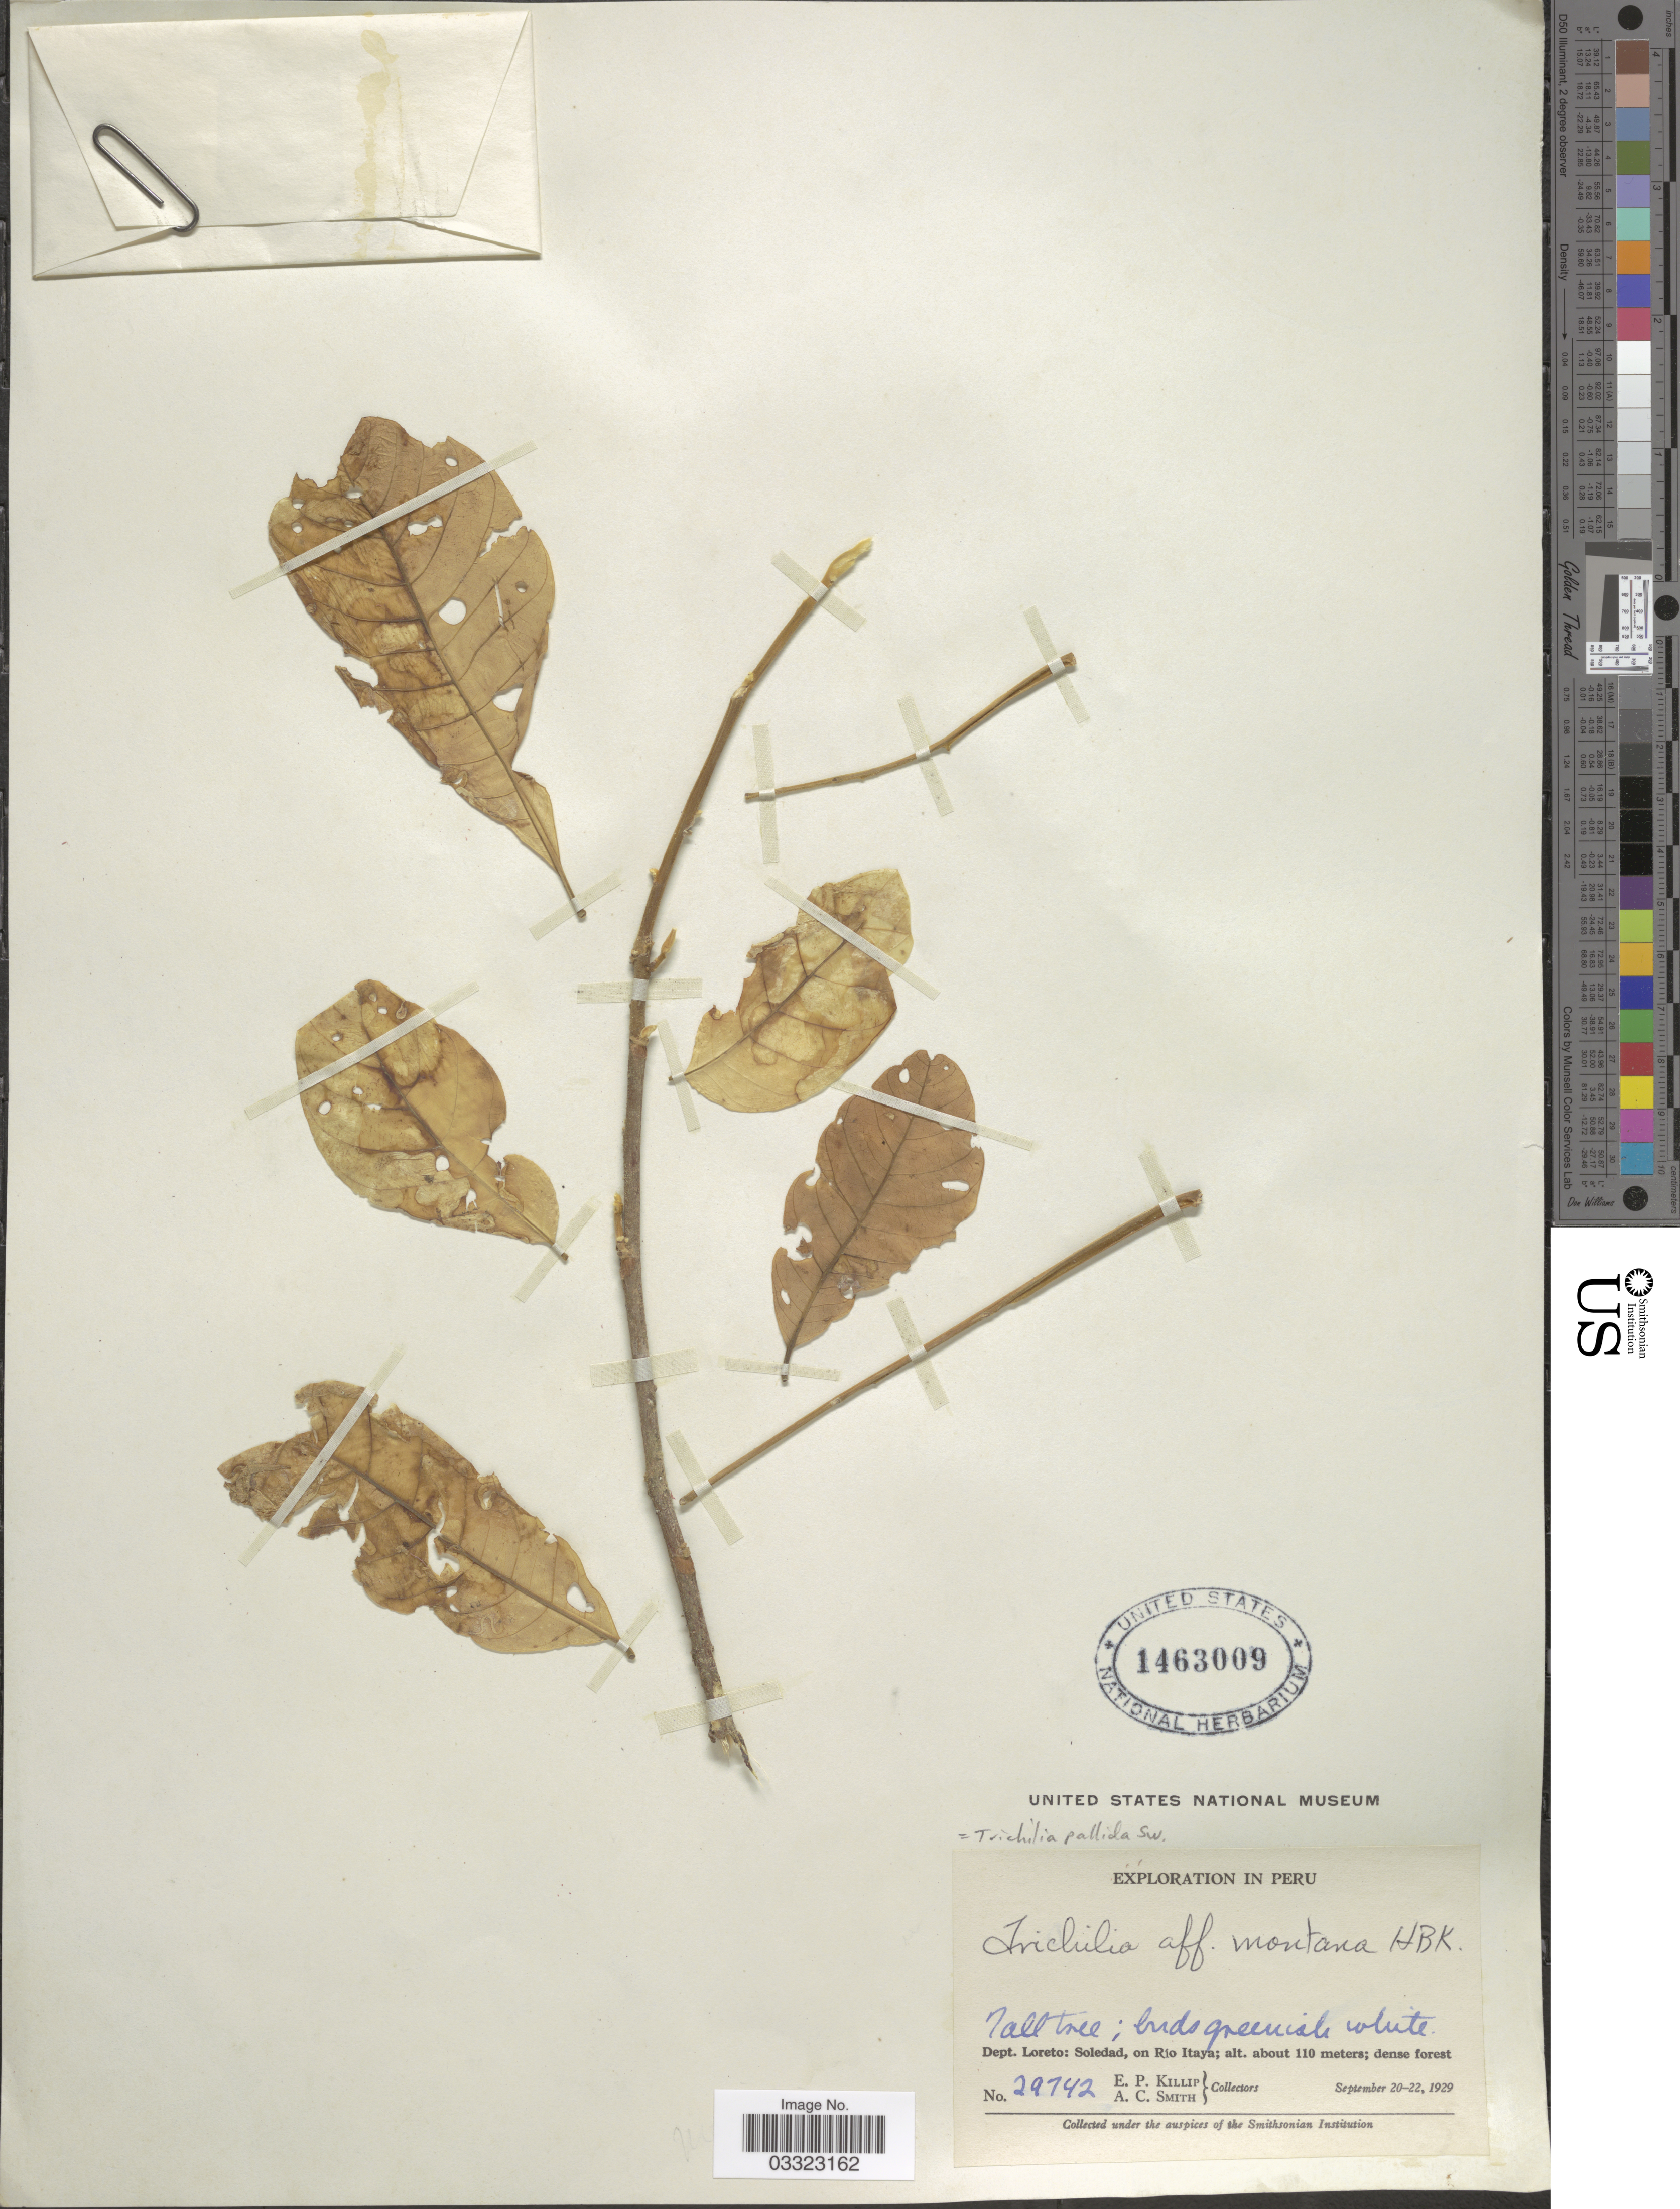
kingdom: Plantae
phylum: Tracheophyta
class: Magnoliopsida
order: Sapindales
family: Meliaceae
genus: Trichilia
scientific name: Trichilia pallida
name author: Sw.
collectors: E. P. Killip & A. C. Smith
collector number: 29742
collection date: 1929-09-20/1929-09-22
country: Peru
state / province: Loreto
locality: Dept. Loreto: Soledad, on Río Itaya.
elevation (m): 110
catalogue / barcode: US 1463009